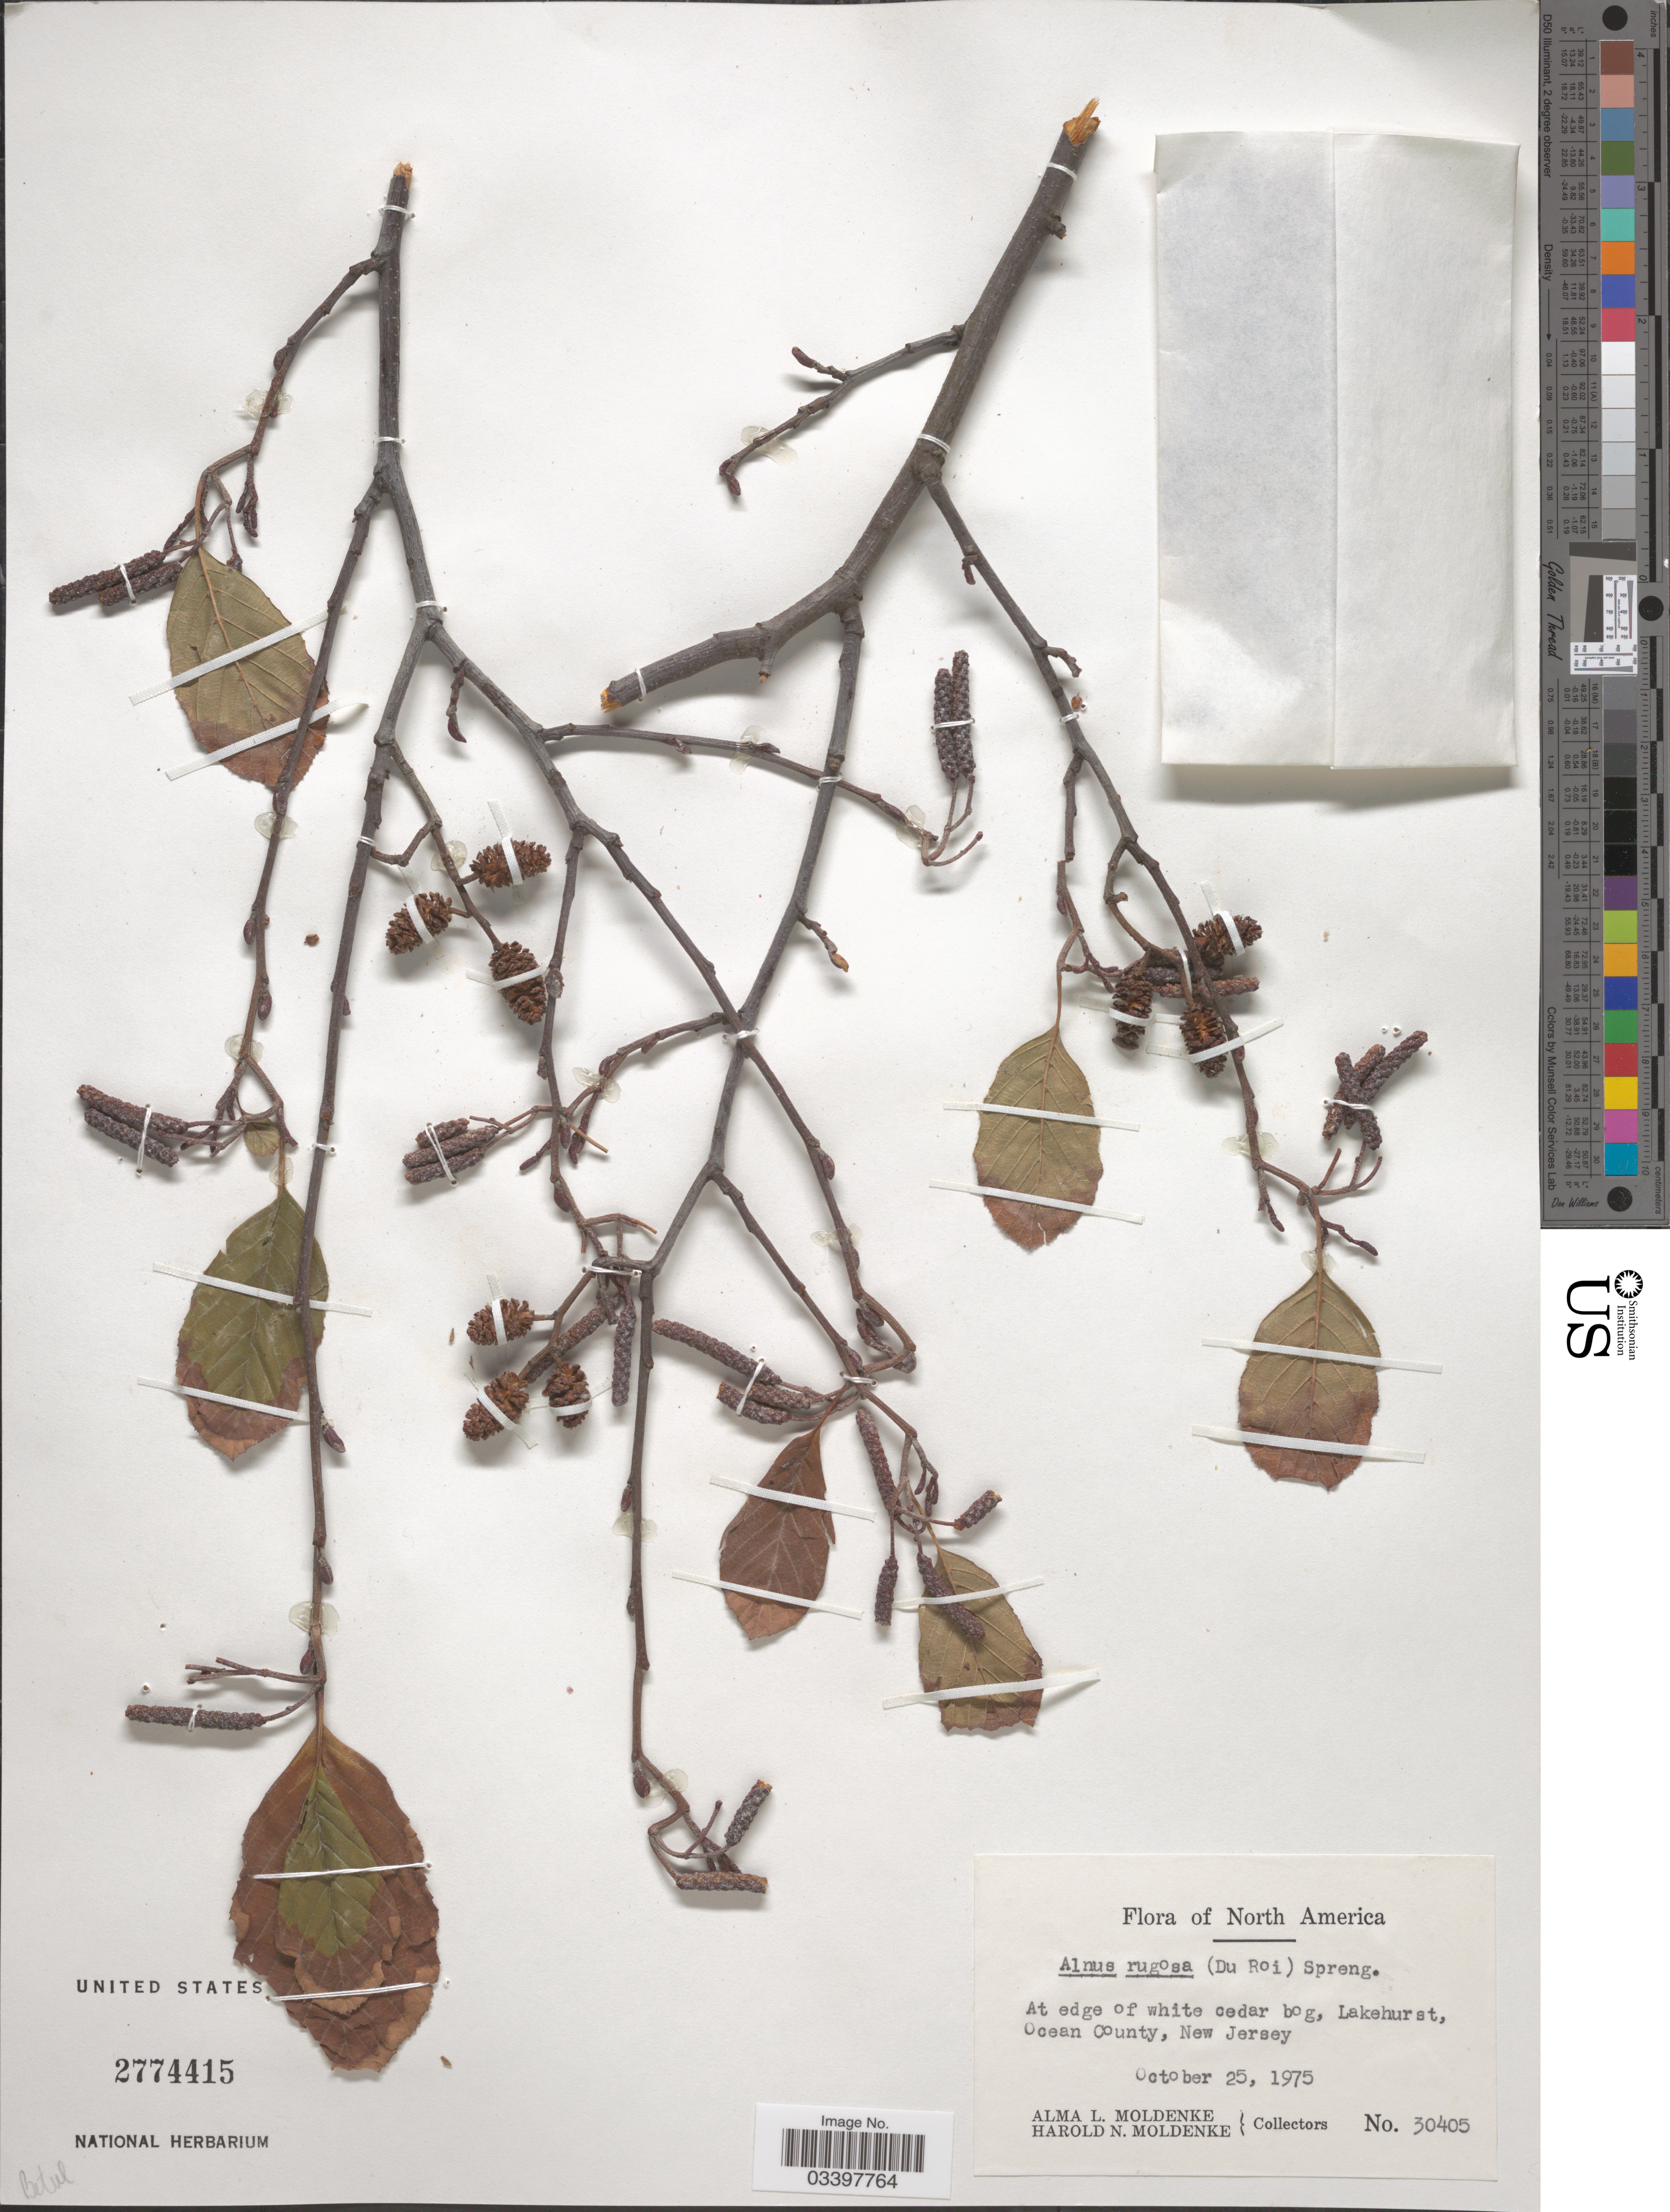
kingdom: Plantae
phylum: Tracheophyta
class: Magnoliopsida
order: Fagales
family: Betulaceae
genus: Alnus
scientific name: Alnus incana subsp. rugosa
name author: (Du Roi) R.T. Clausen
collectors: A. L. Moldenke & H. N. Moldenke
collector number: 30405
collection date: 1975-10-25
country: United States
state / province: New Jersey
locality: At edge of white cedar bog, Lakehurst, Ocean County.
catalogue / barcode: US 2774415